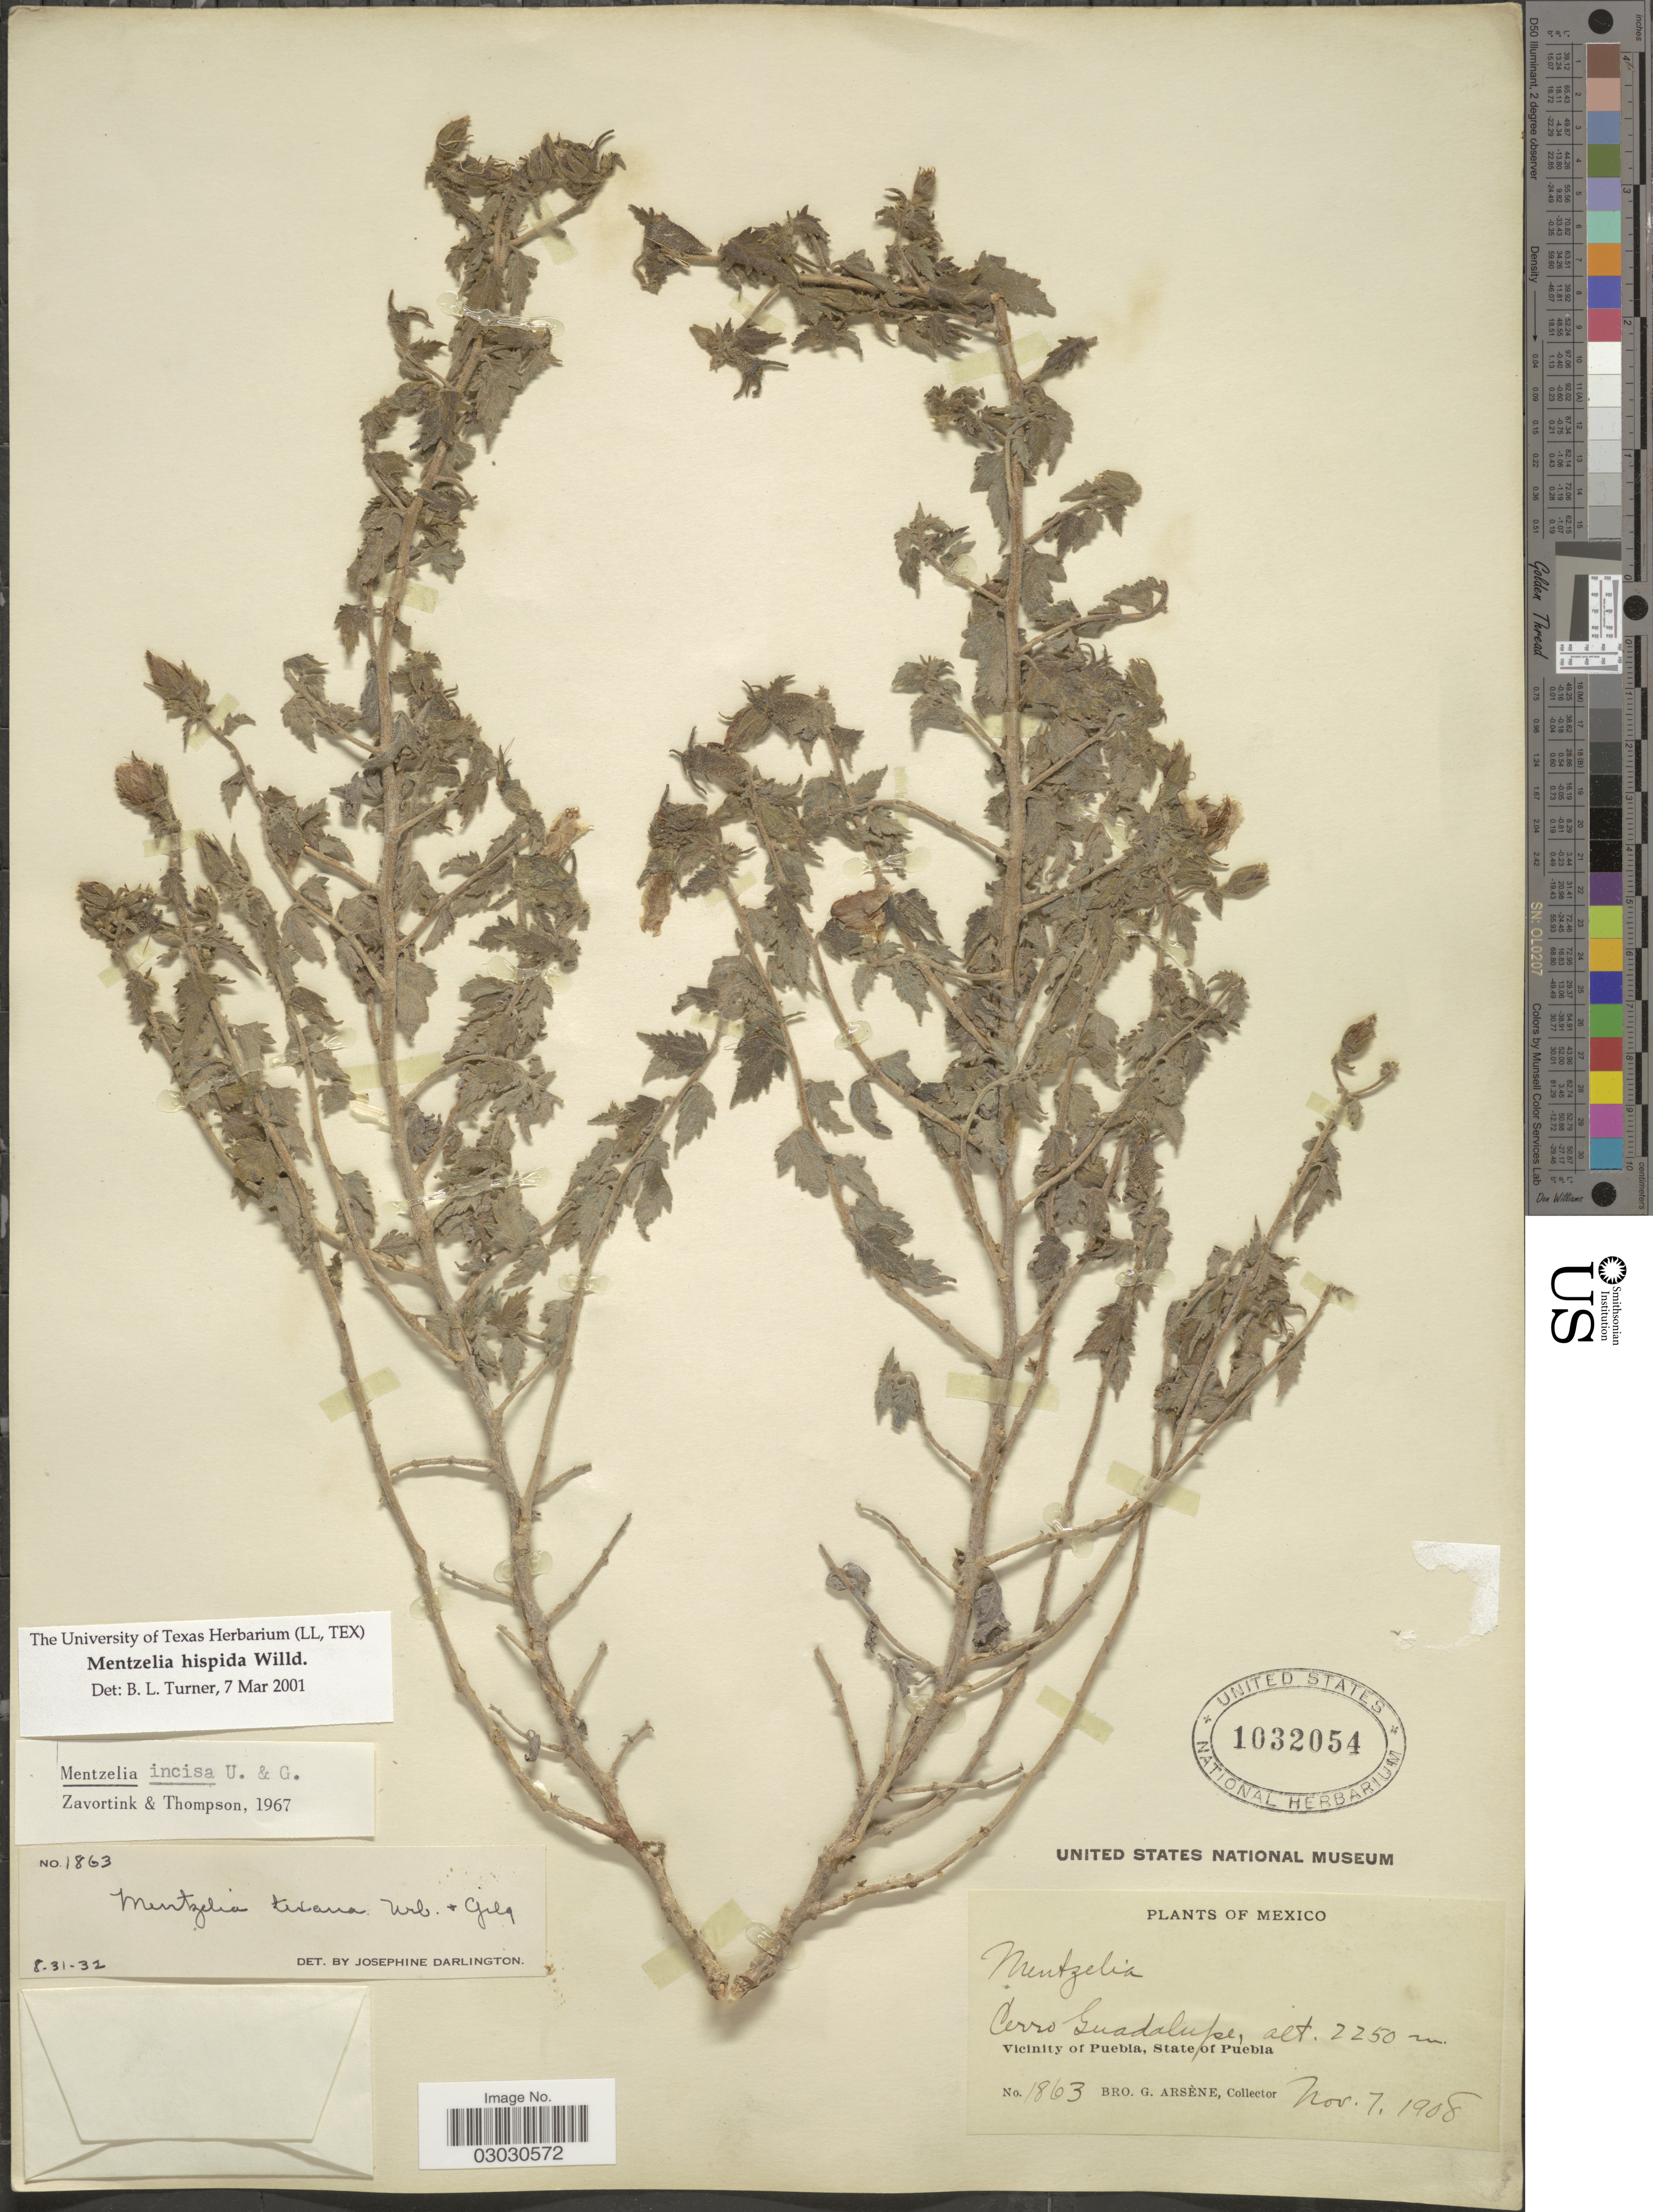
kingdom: Plantae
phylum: Tracheophyta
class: Magnoliopsida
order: Cornales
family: Loasaceae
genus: Mentzelia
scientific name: Mentzelia hispida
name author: Willd.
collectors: Bro. G. Arsène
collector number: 1863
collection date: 1908-11-07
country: Mexico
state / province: Puebla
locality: Cerro Guadalupe. Vicinity of Puebla, State of Puebla.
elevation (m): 2250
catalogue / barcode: US 1032054